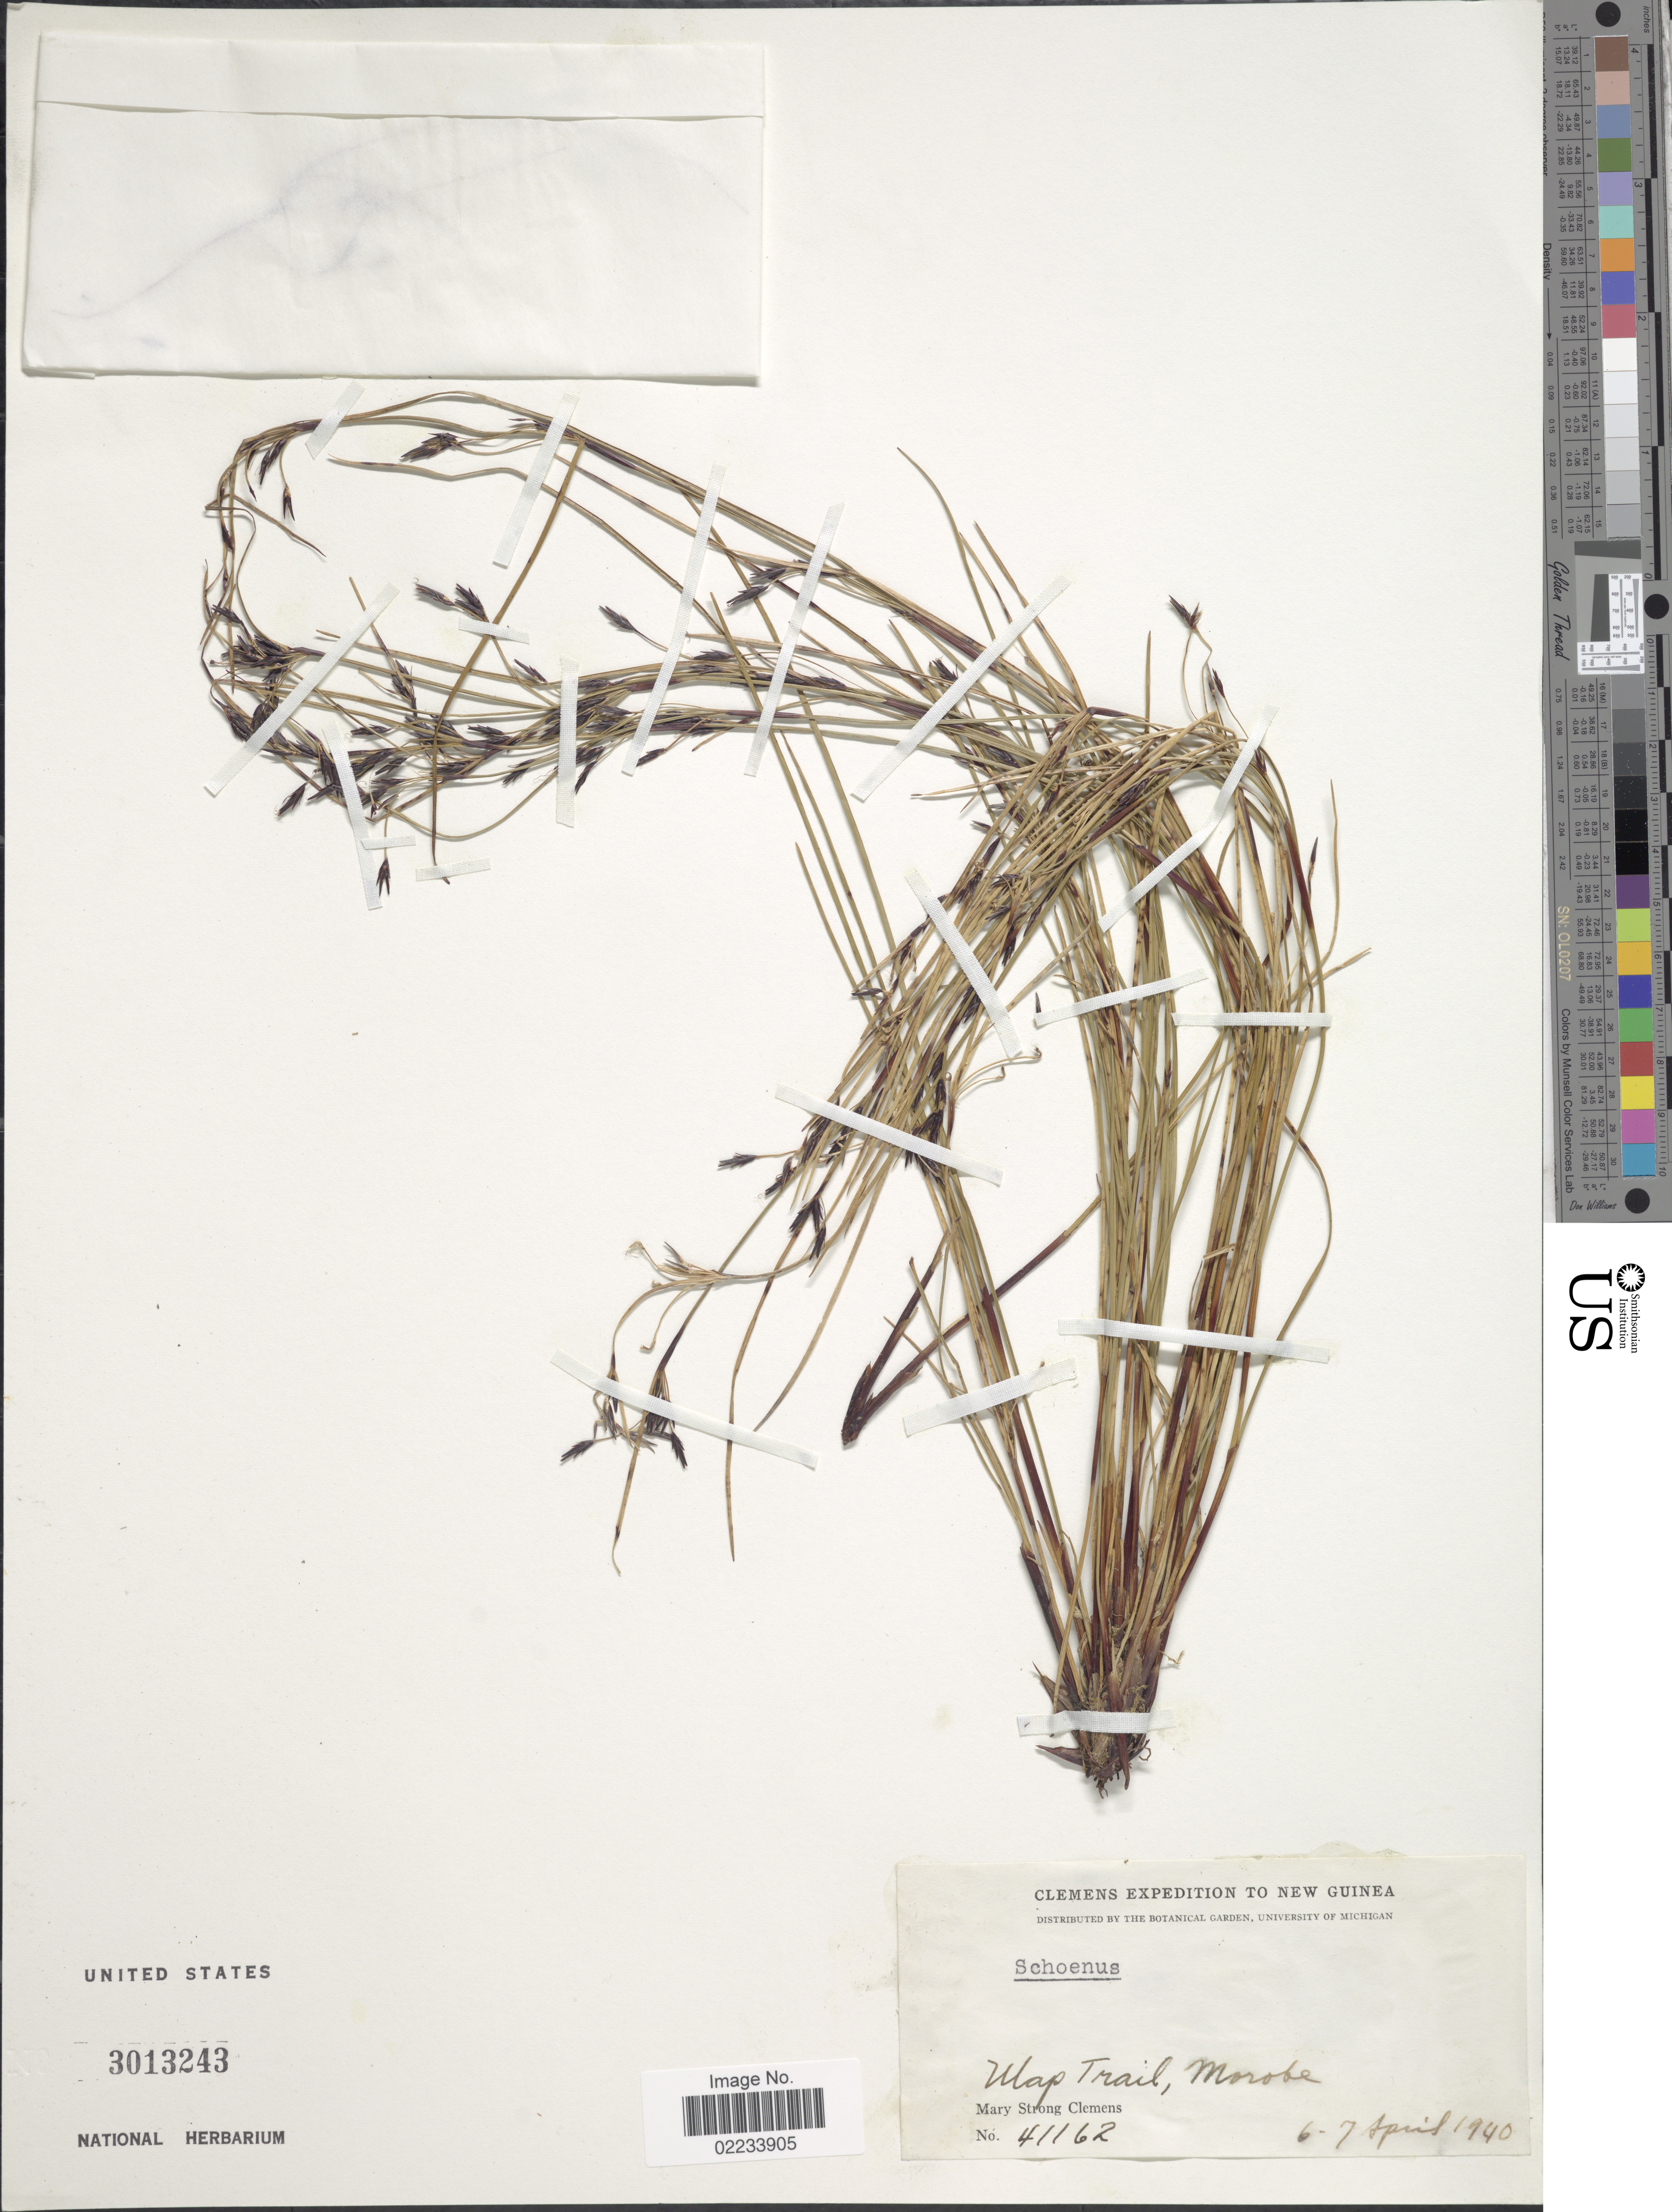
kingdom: Plantae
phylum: Tracheophyta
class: Liliopsida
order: Poales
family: Cyperaceae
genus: Schoenus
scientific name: Schoenus sp.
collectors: M. S. Clemens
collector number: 41162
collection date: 1940-04-06/1940-04-07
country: Papua New Guinea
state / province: Morobe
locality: Ulap Trail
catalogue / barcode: US 3013243